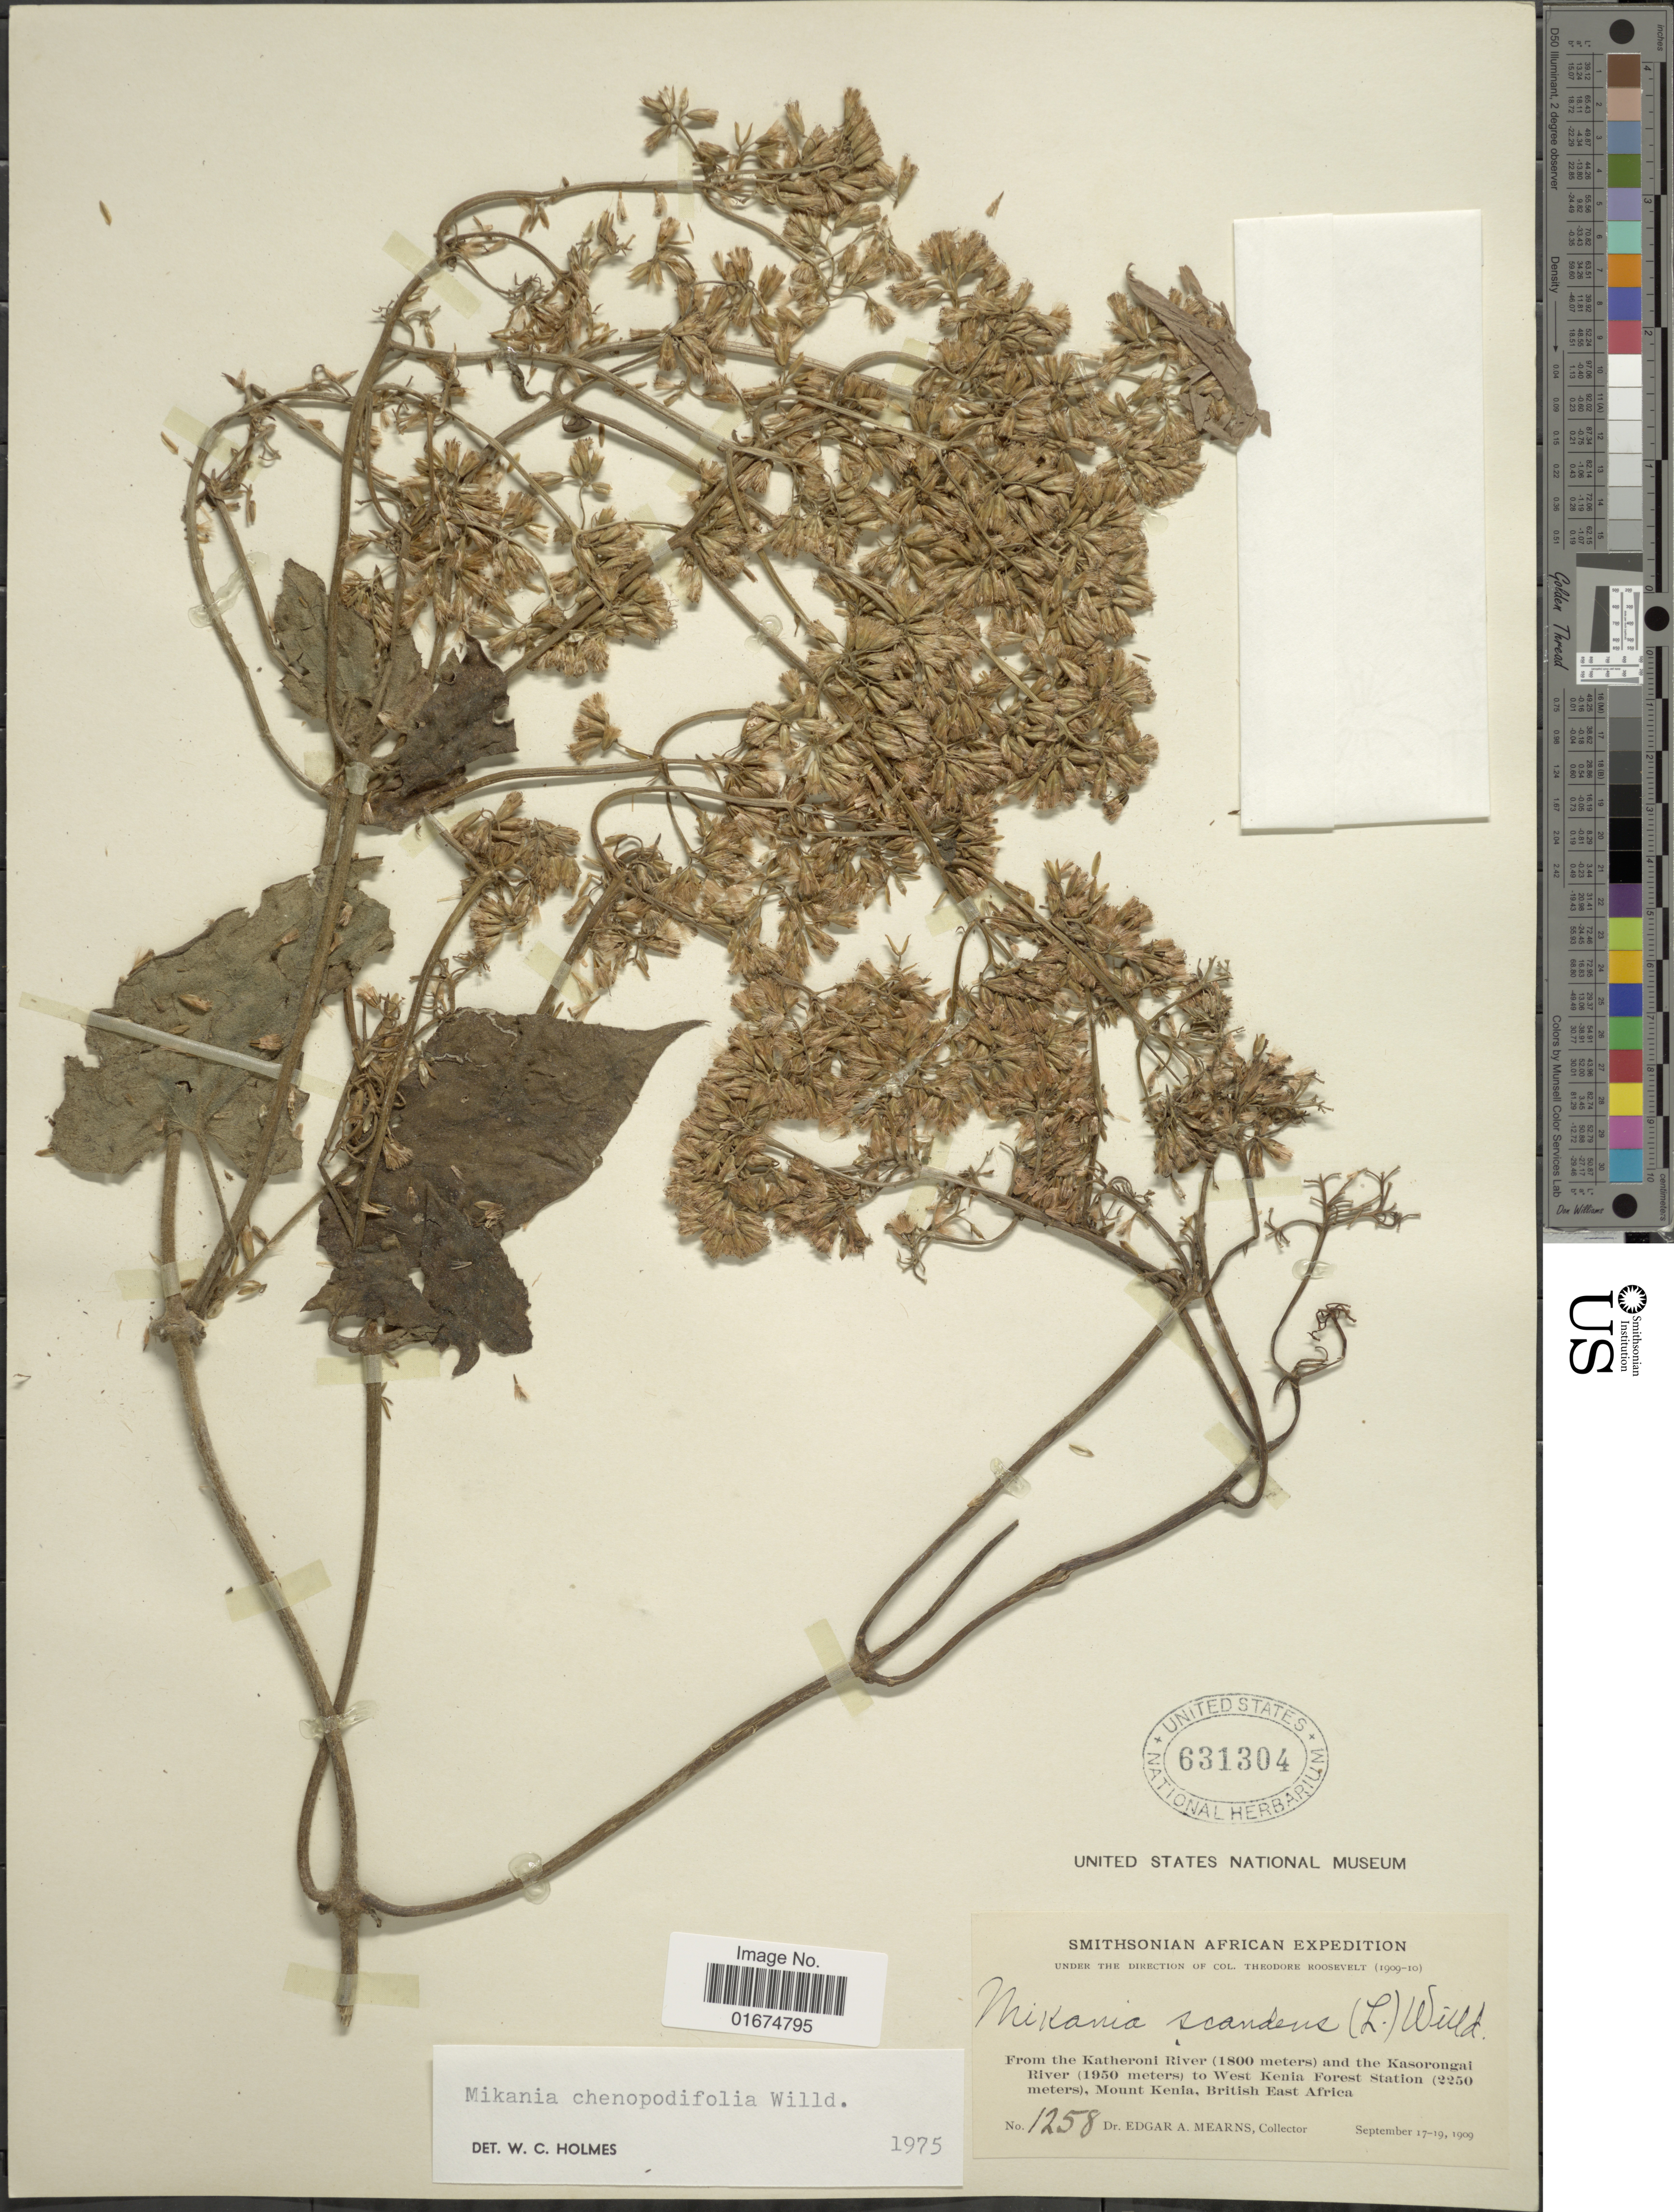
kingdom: Plantae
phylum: Tracheophyta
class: Magnoliopsida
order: Asterales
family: Asteraceae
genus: Mikania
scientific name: Mikania chenopodifolia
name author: Willd.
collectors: E. A. Mearns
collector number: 1258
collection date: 1909-09-17/1909-09-19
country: Kenya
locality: From the Katheroni River and the Kasorongai River to West Kenia Forest Station, Mount Kenia, British East Africa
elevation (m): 1800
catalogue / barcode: US 631304